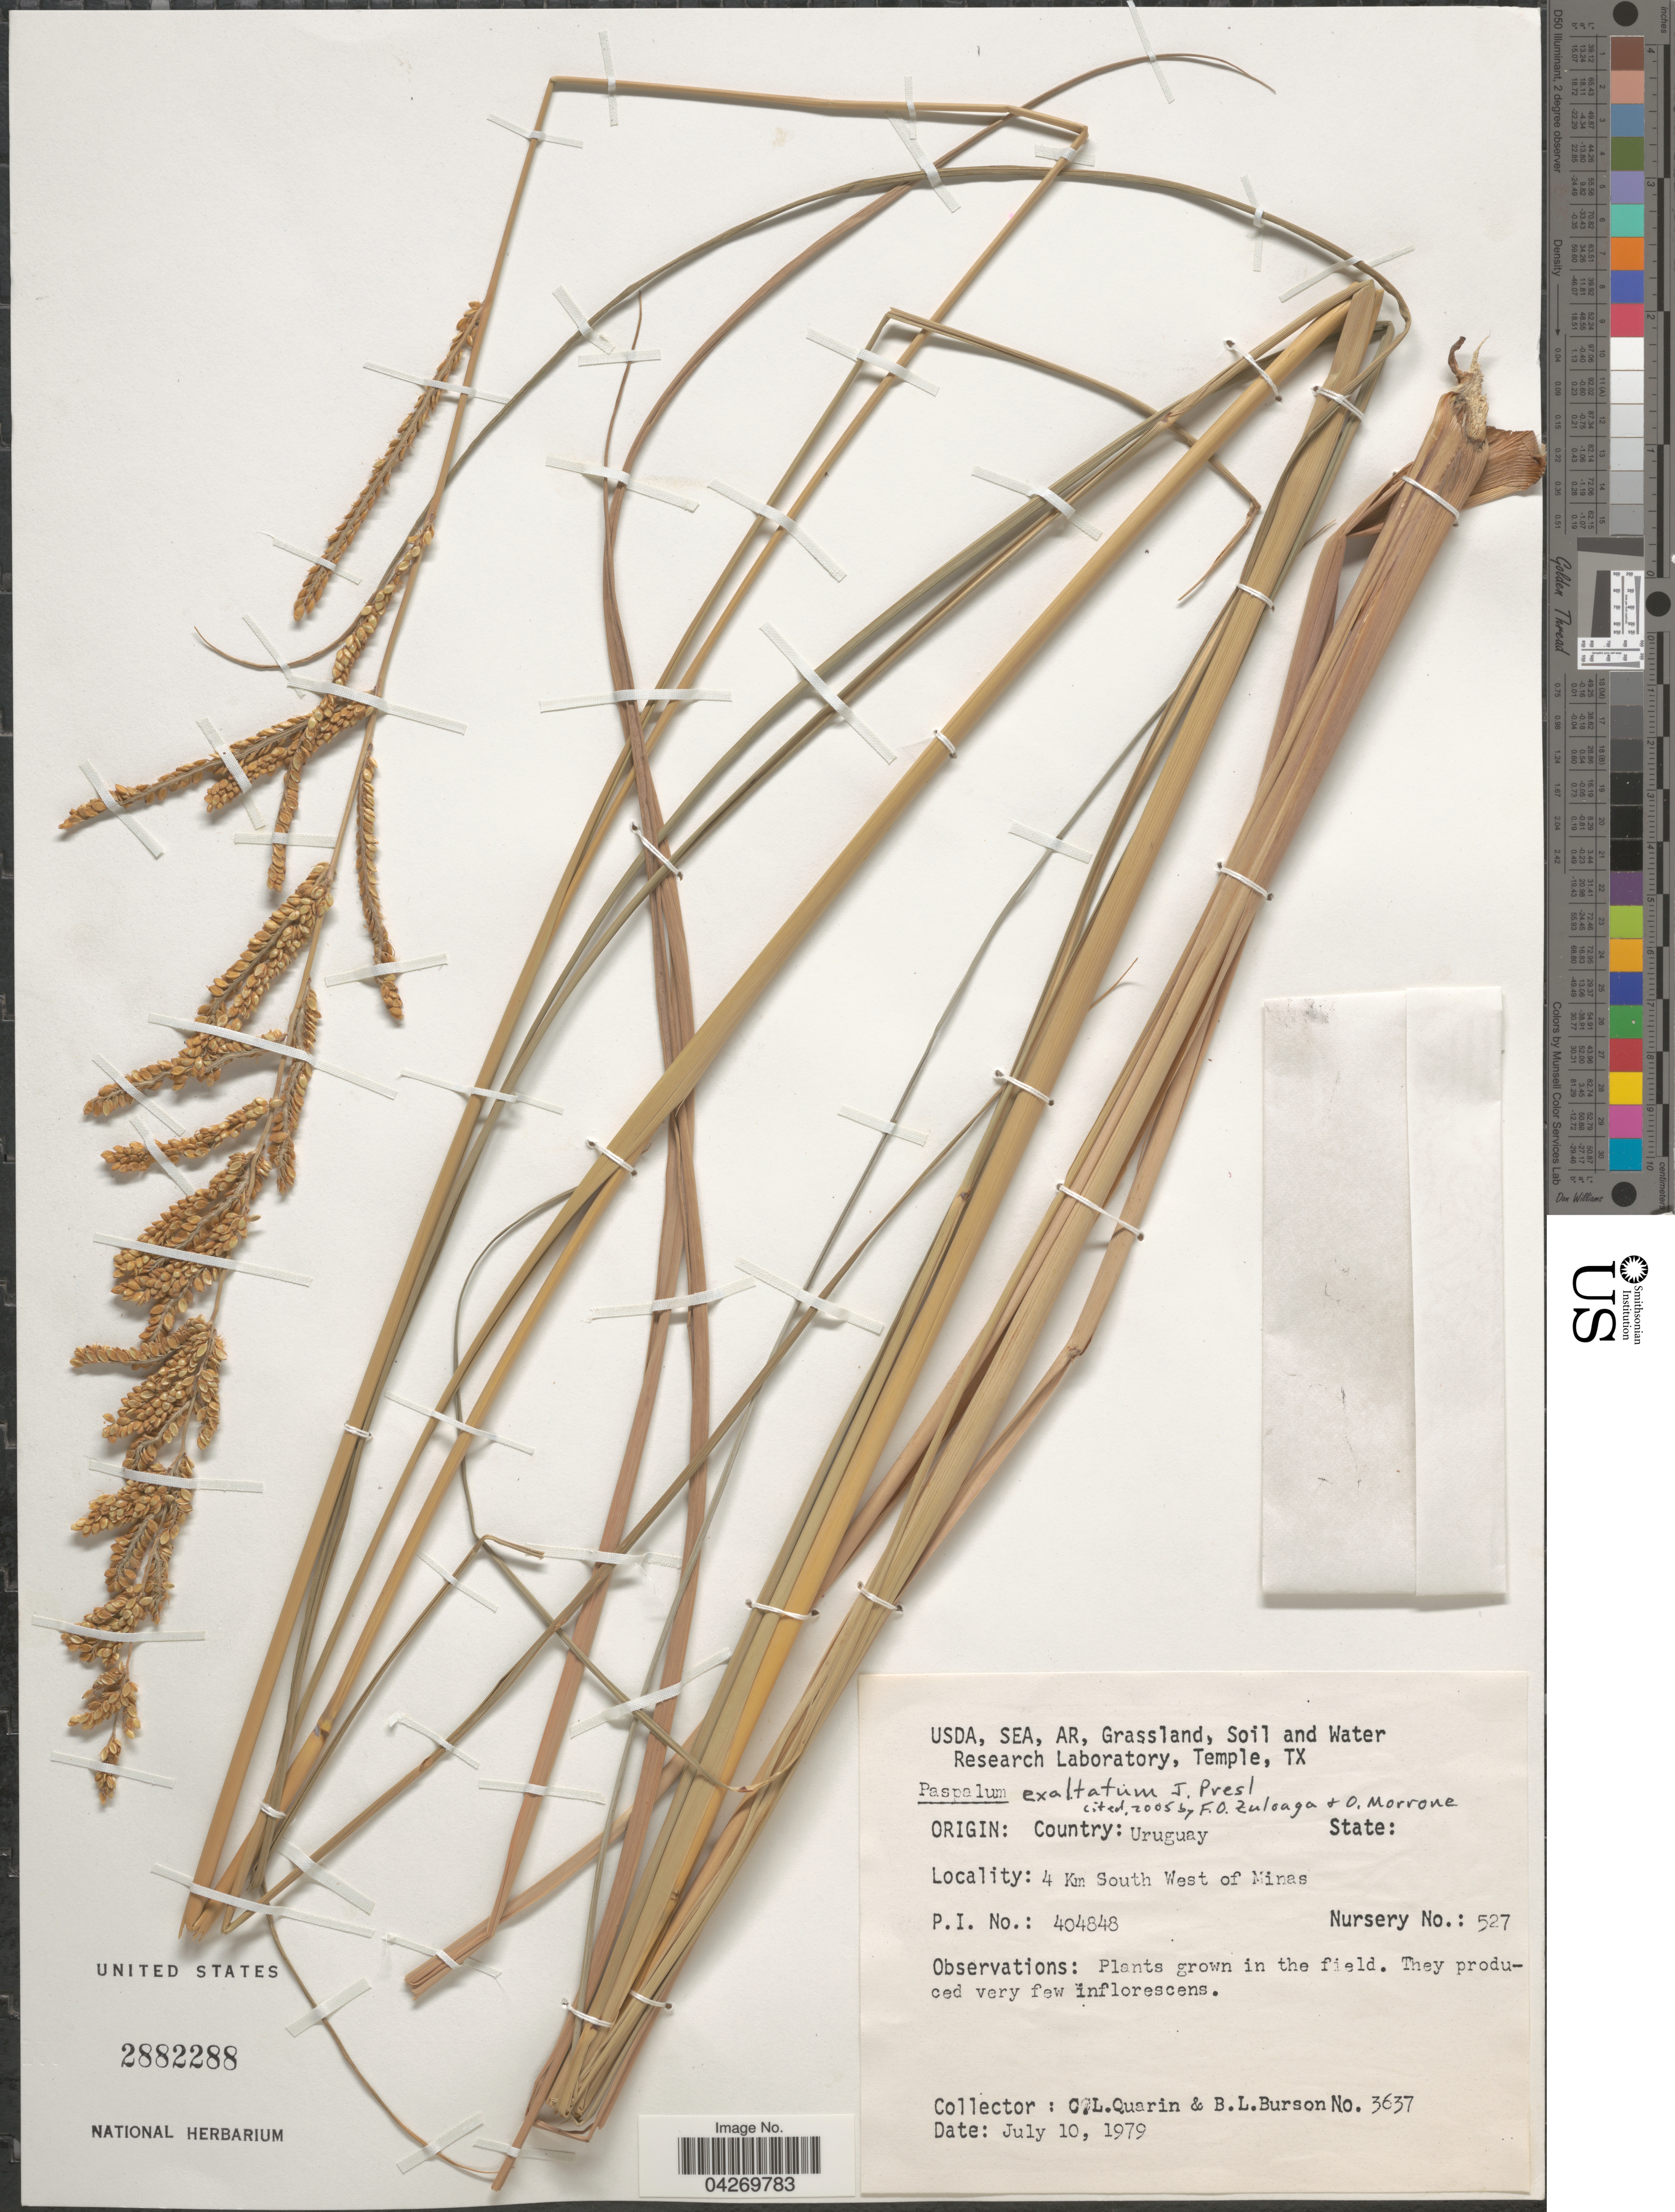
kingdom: Plantae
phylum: Tracheophyta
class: Liliopsida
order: Poales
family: Poaceae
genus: Paspalum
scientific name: Paspalum exaltatum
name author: J. Presl in C. Presl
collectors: C. Quarin & B. Burson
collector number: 3637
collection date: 1979-07-10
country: Uruguay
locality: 4 Km South West of Minas.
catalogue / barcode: US 2882288